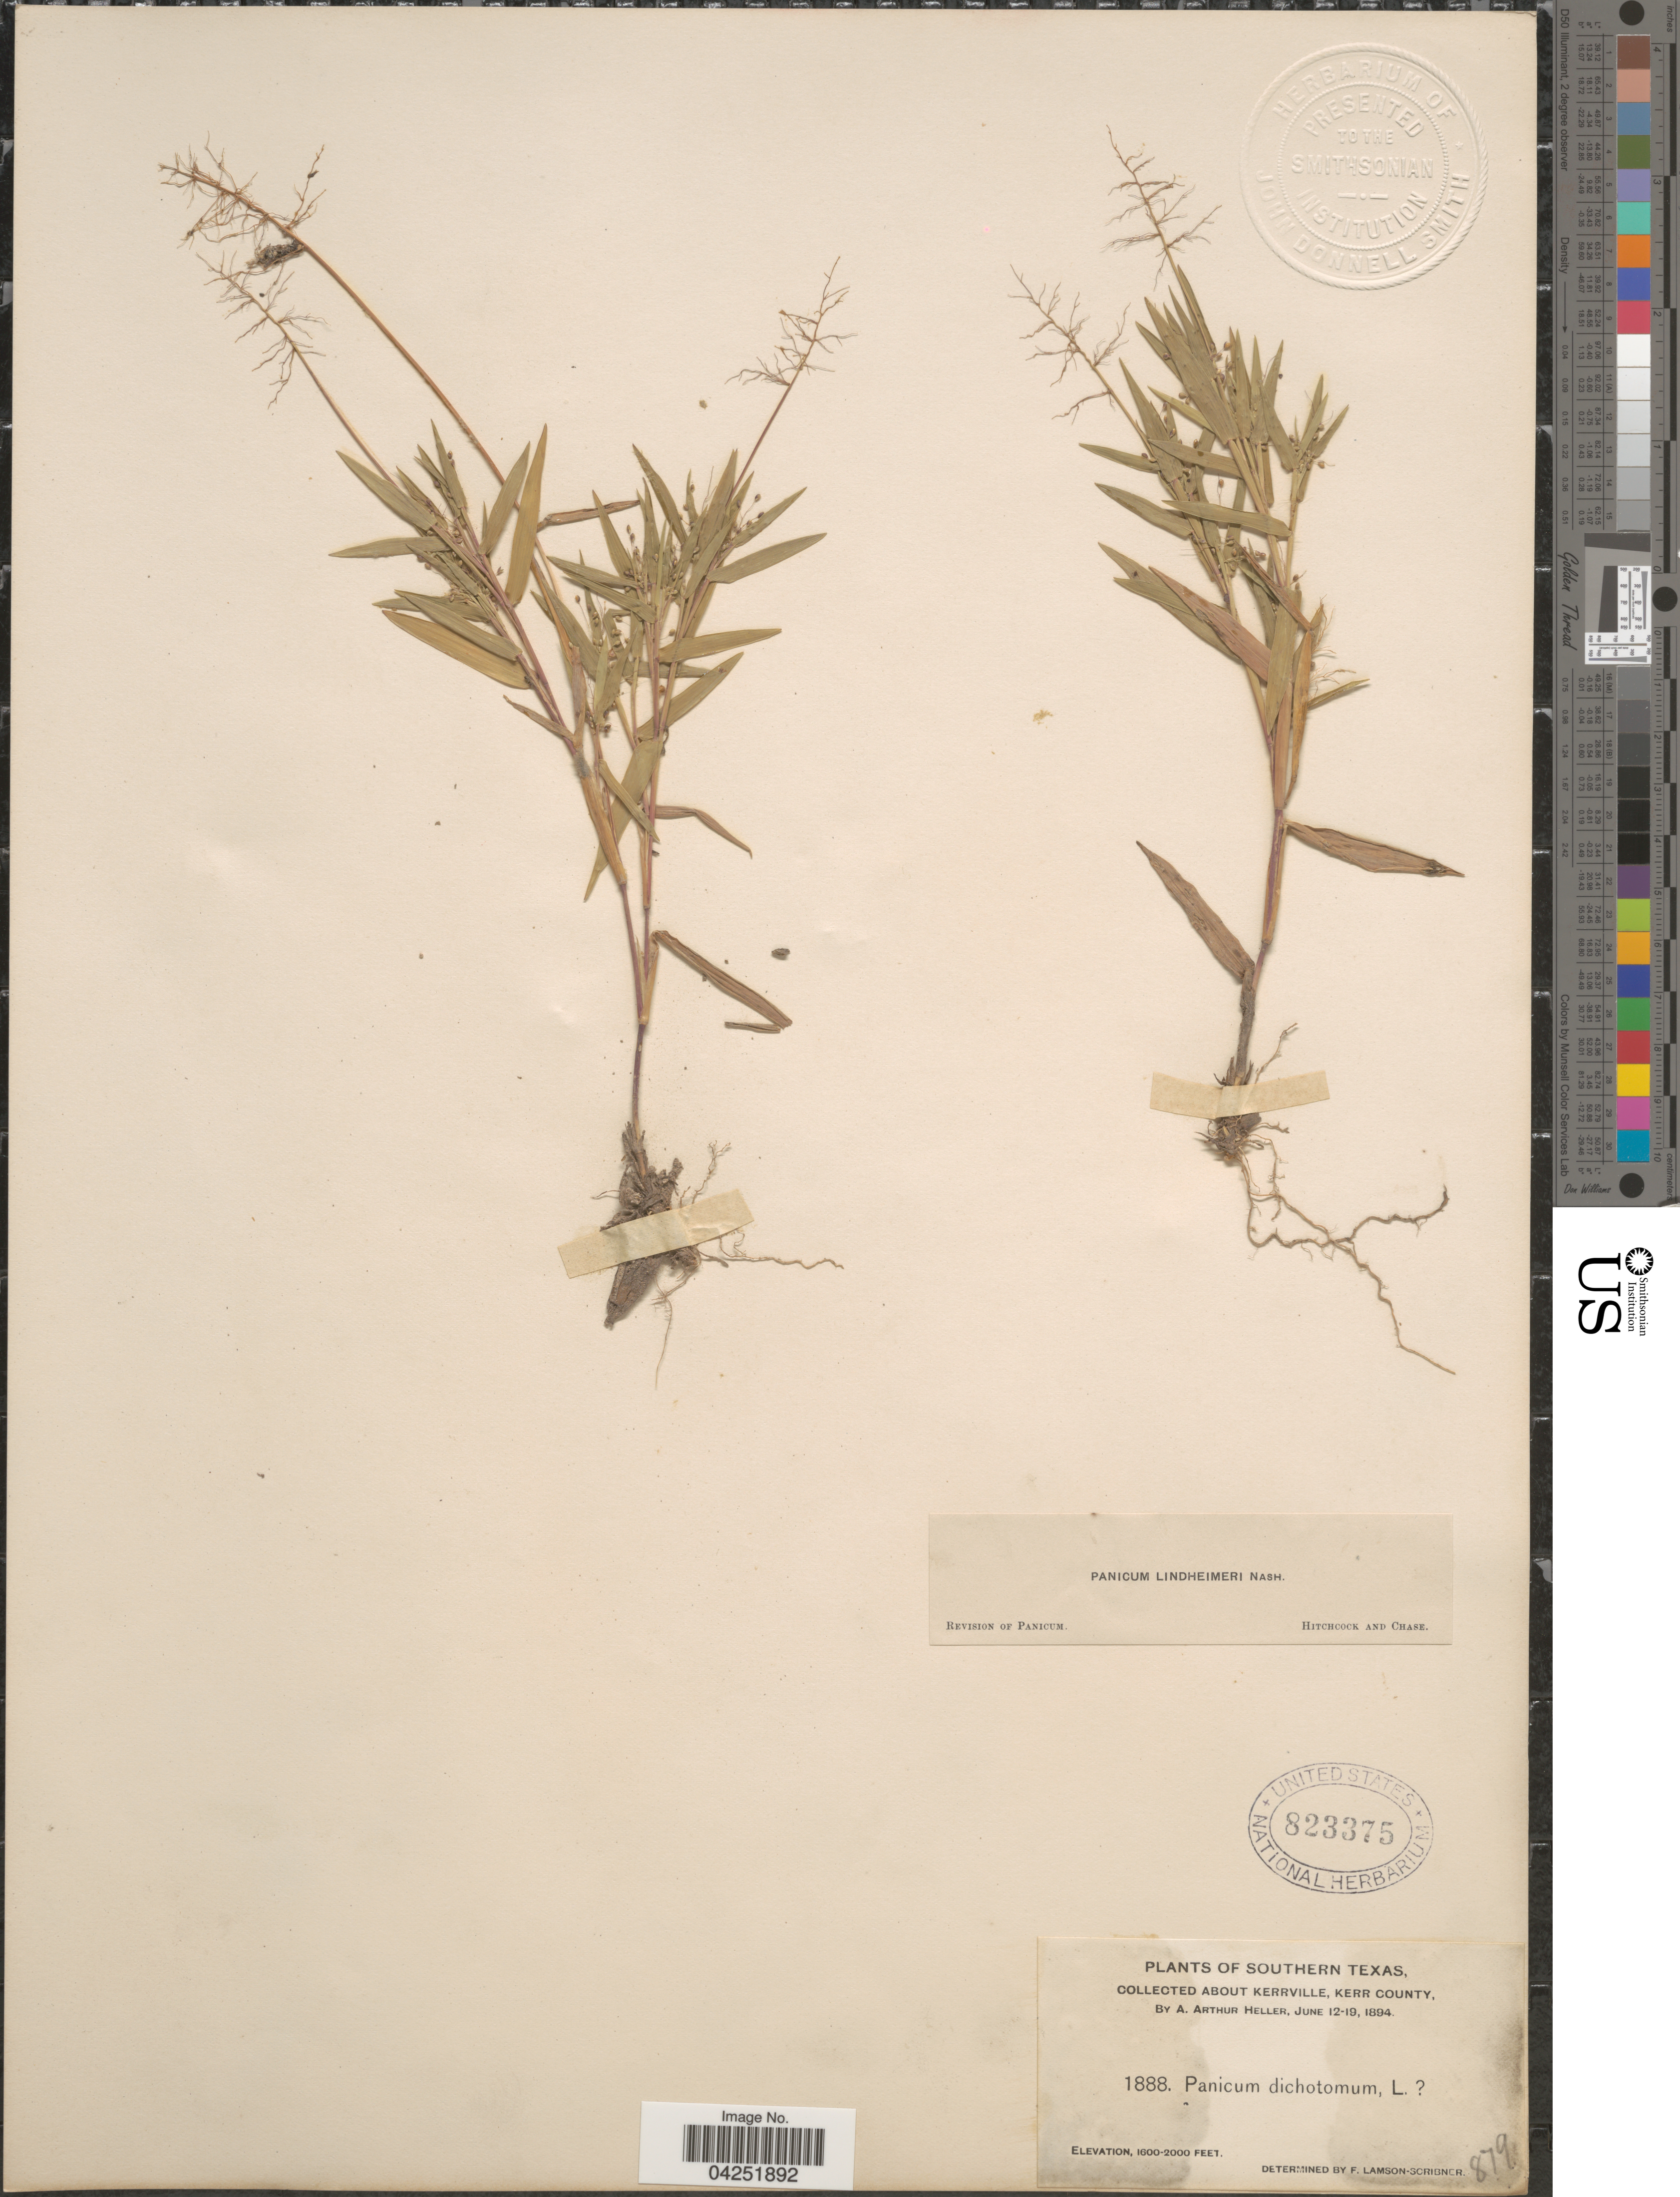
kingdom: Plantae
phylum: Tracheophyta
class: Liliopsida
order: Poales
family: Poaceae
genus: Dichanthelium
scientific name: Dichanthelium acuminatum var. lindheimeri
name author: (Nash) Gould & C.A. Clark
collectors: A. A. Heller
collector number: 1888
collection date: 1894-06-12/1894-06-19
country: United States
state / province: Texas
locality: Southern Texas. About Kerrville, Kerr County.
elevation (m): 488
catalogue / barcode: US 823375